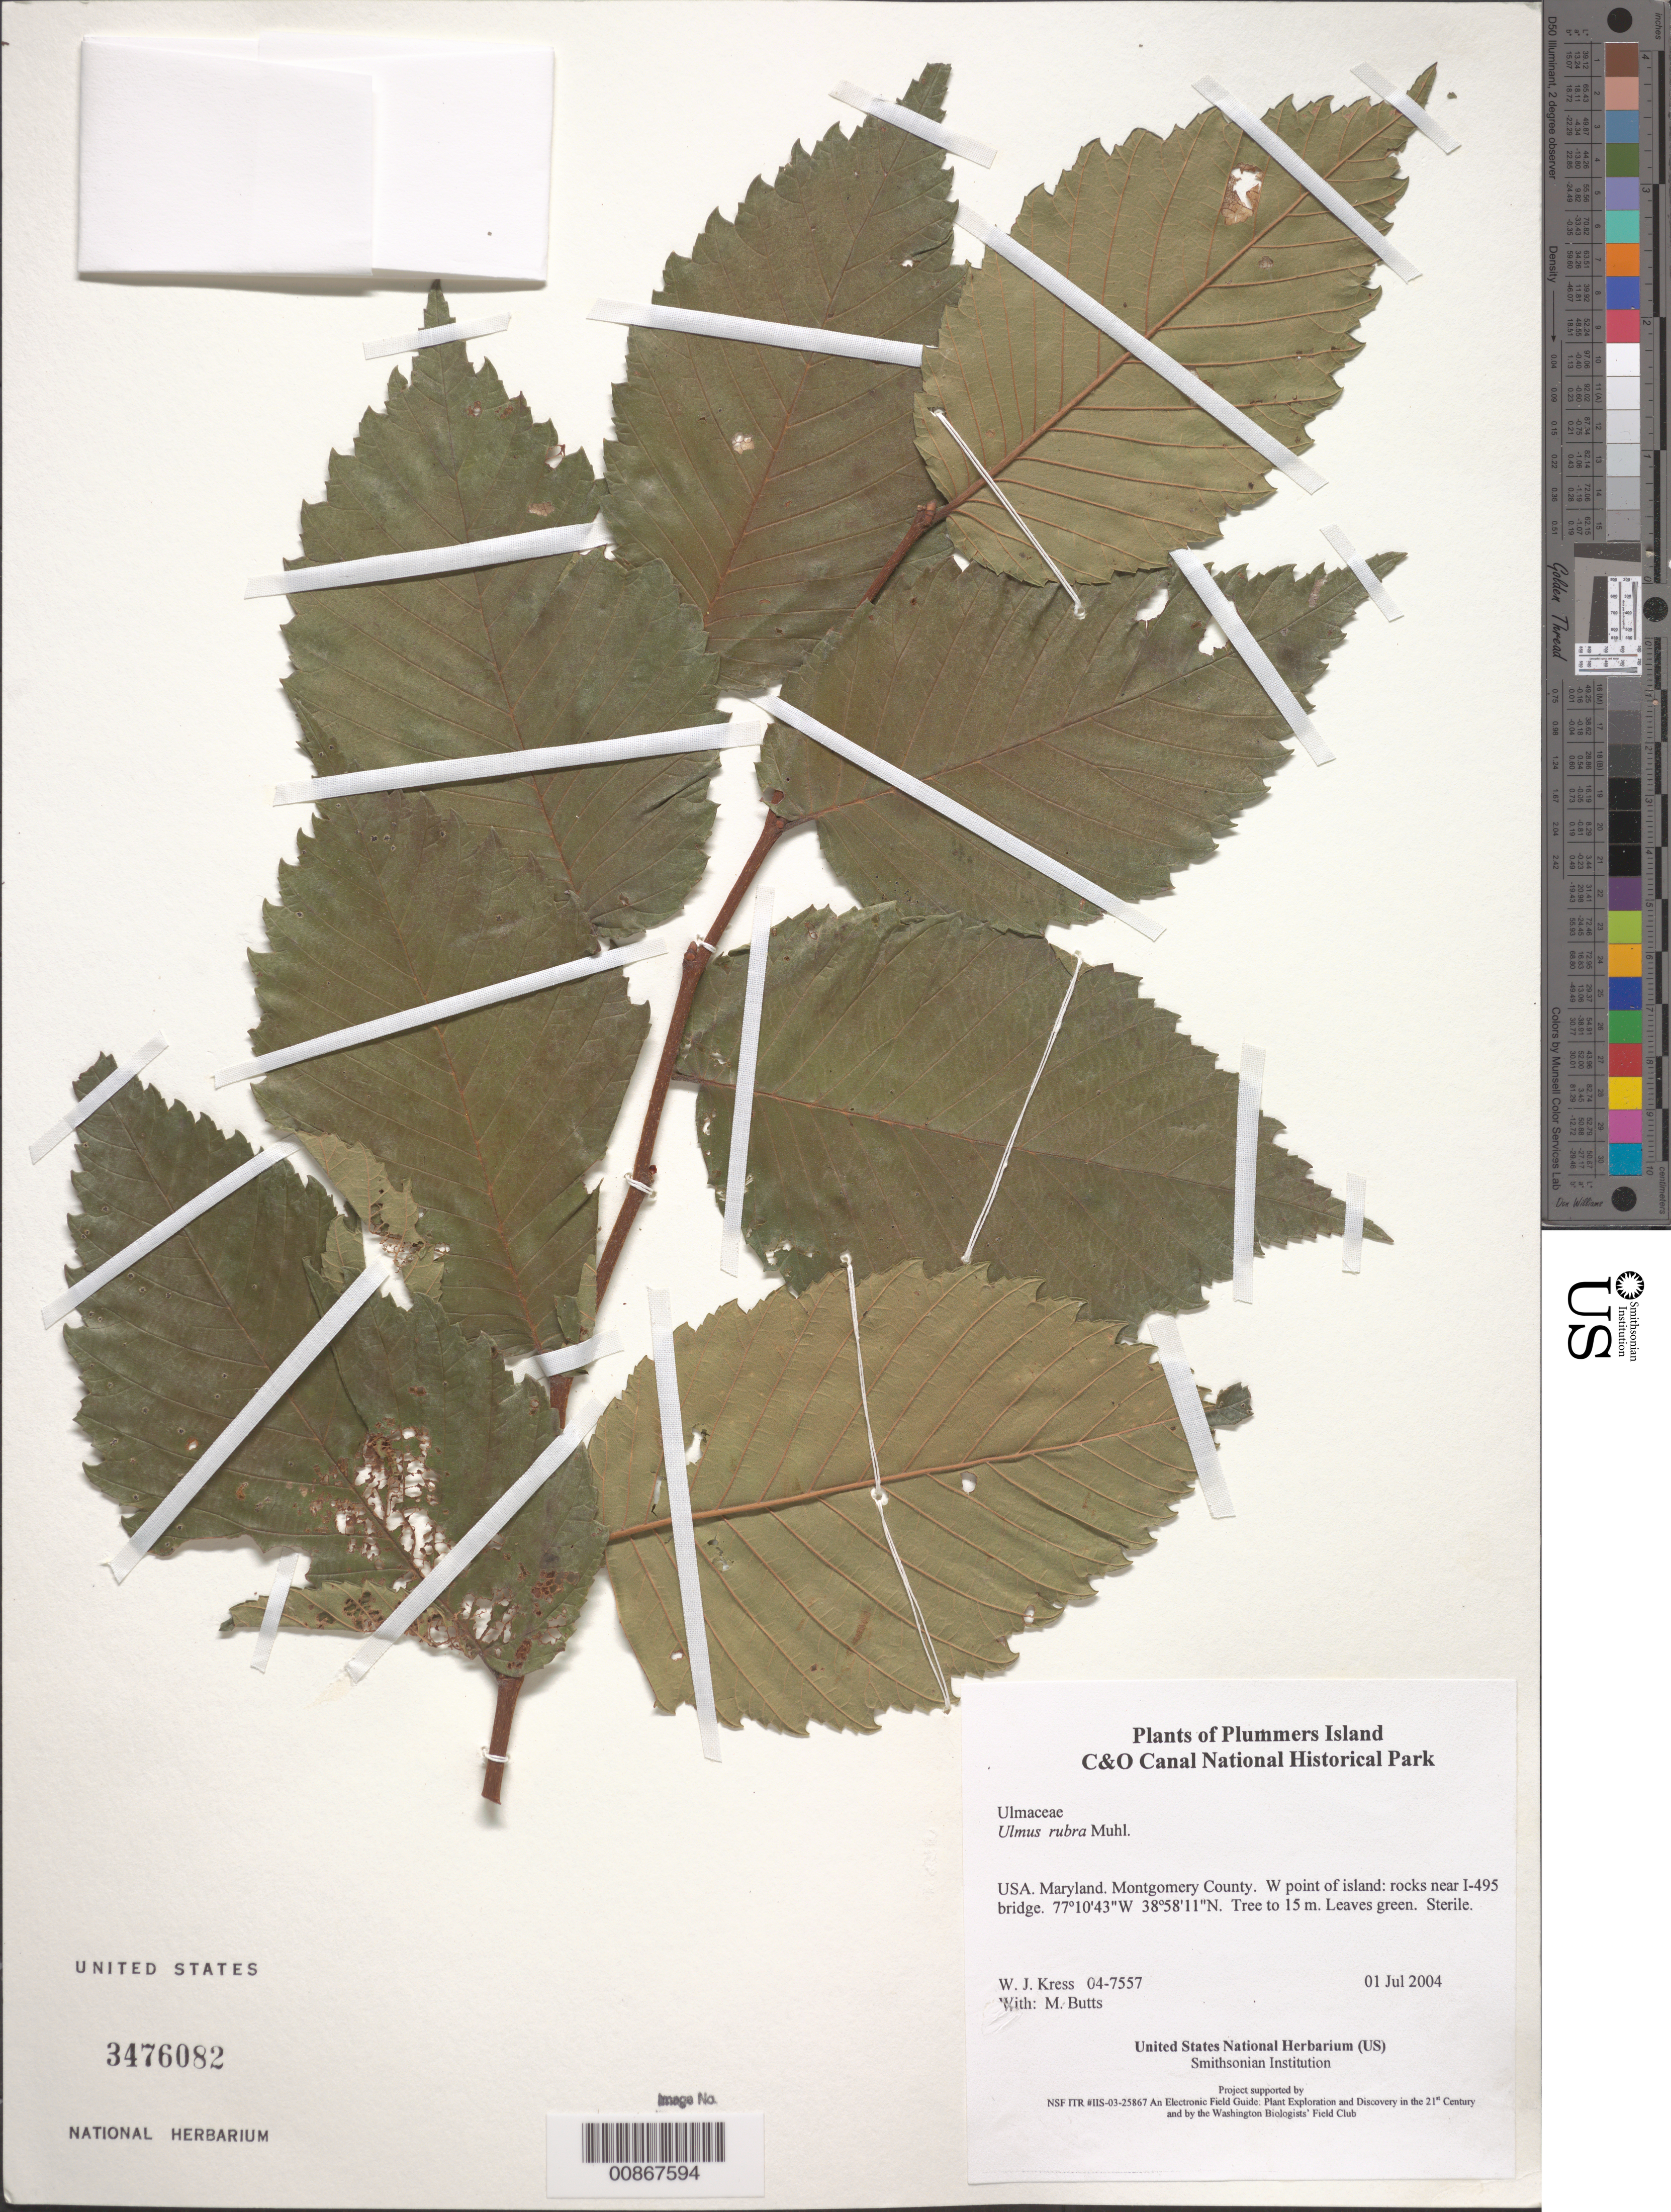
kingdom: Plantae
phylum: Tracheophyta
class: Magnoliopsida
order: Rosales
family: Ulmaceae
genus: Ulmus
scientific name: Ulmus rubra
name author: Muhl.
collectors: W. J. Kress & M. B. Butts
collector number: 04-7557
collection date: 2004-07-01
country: United States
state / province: Maryland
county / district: Montgomery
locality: Chesapeake and Ohio Canal National Historical Park, Plummers Island, W point of island: rocks near 495 bridge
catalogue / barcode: US 3476082